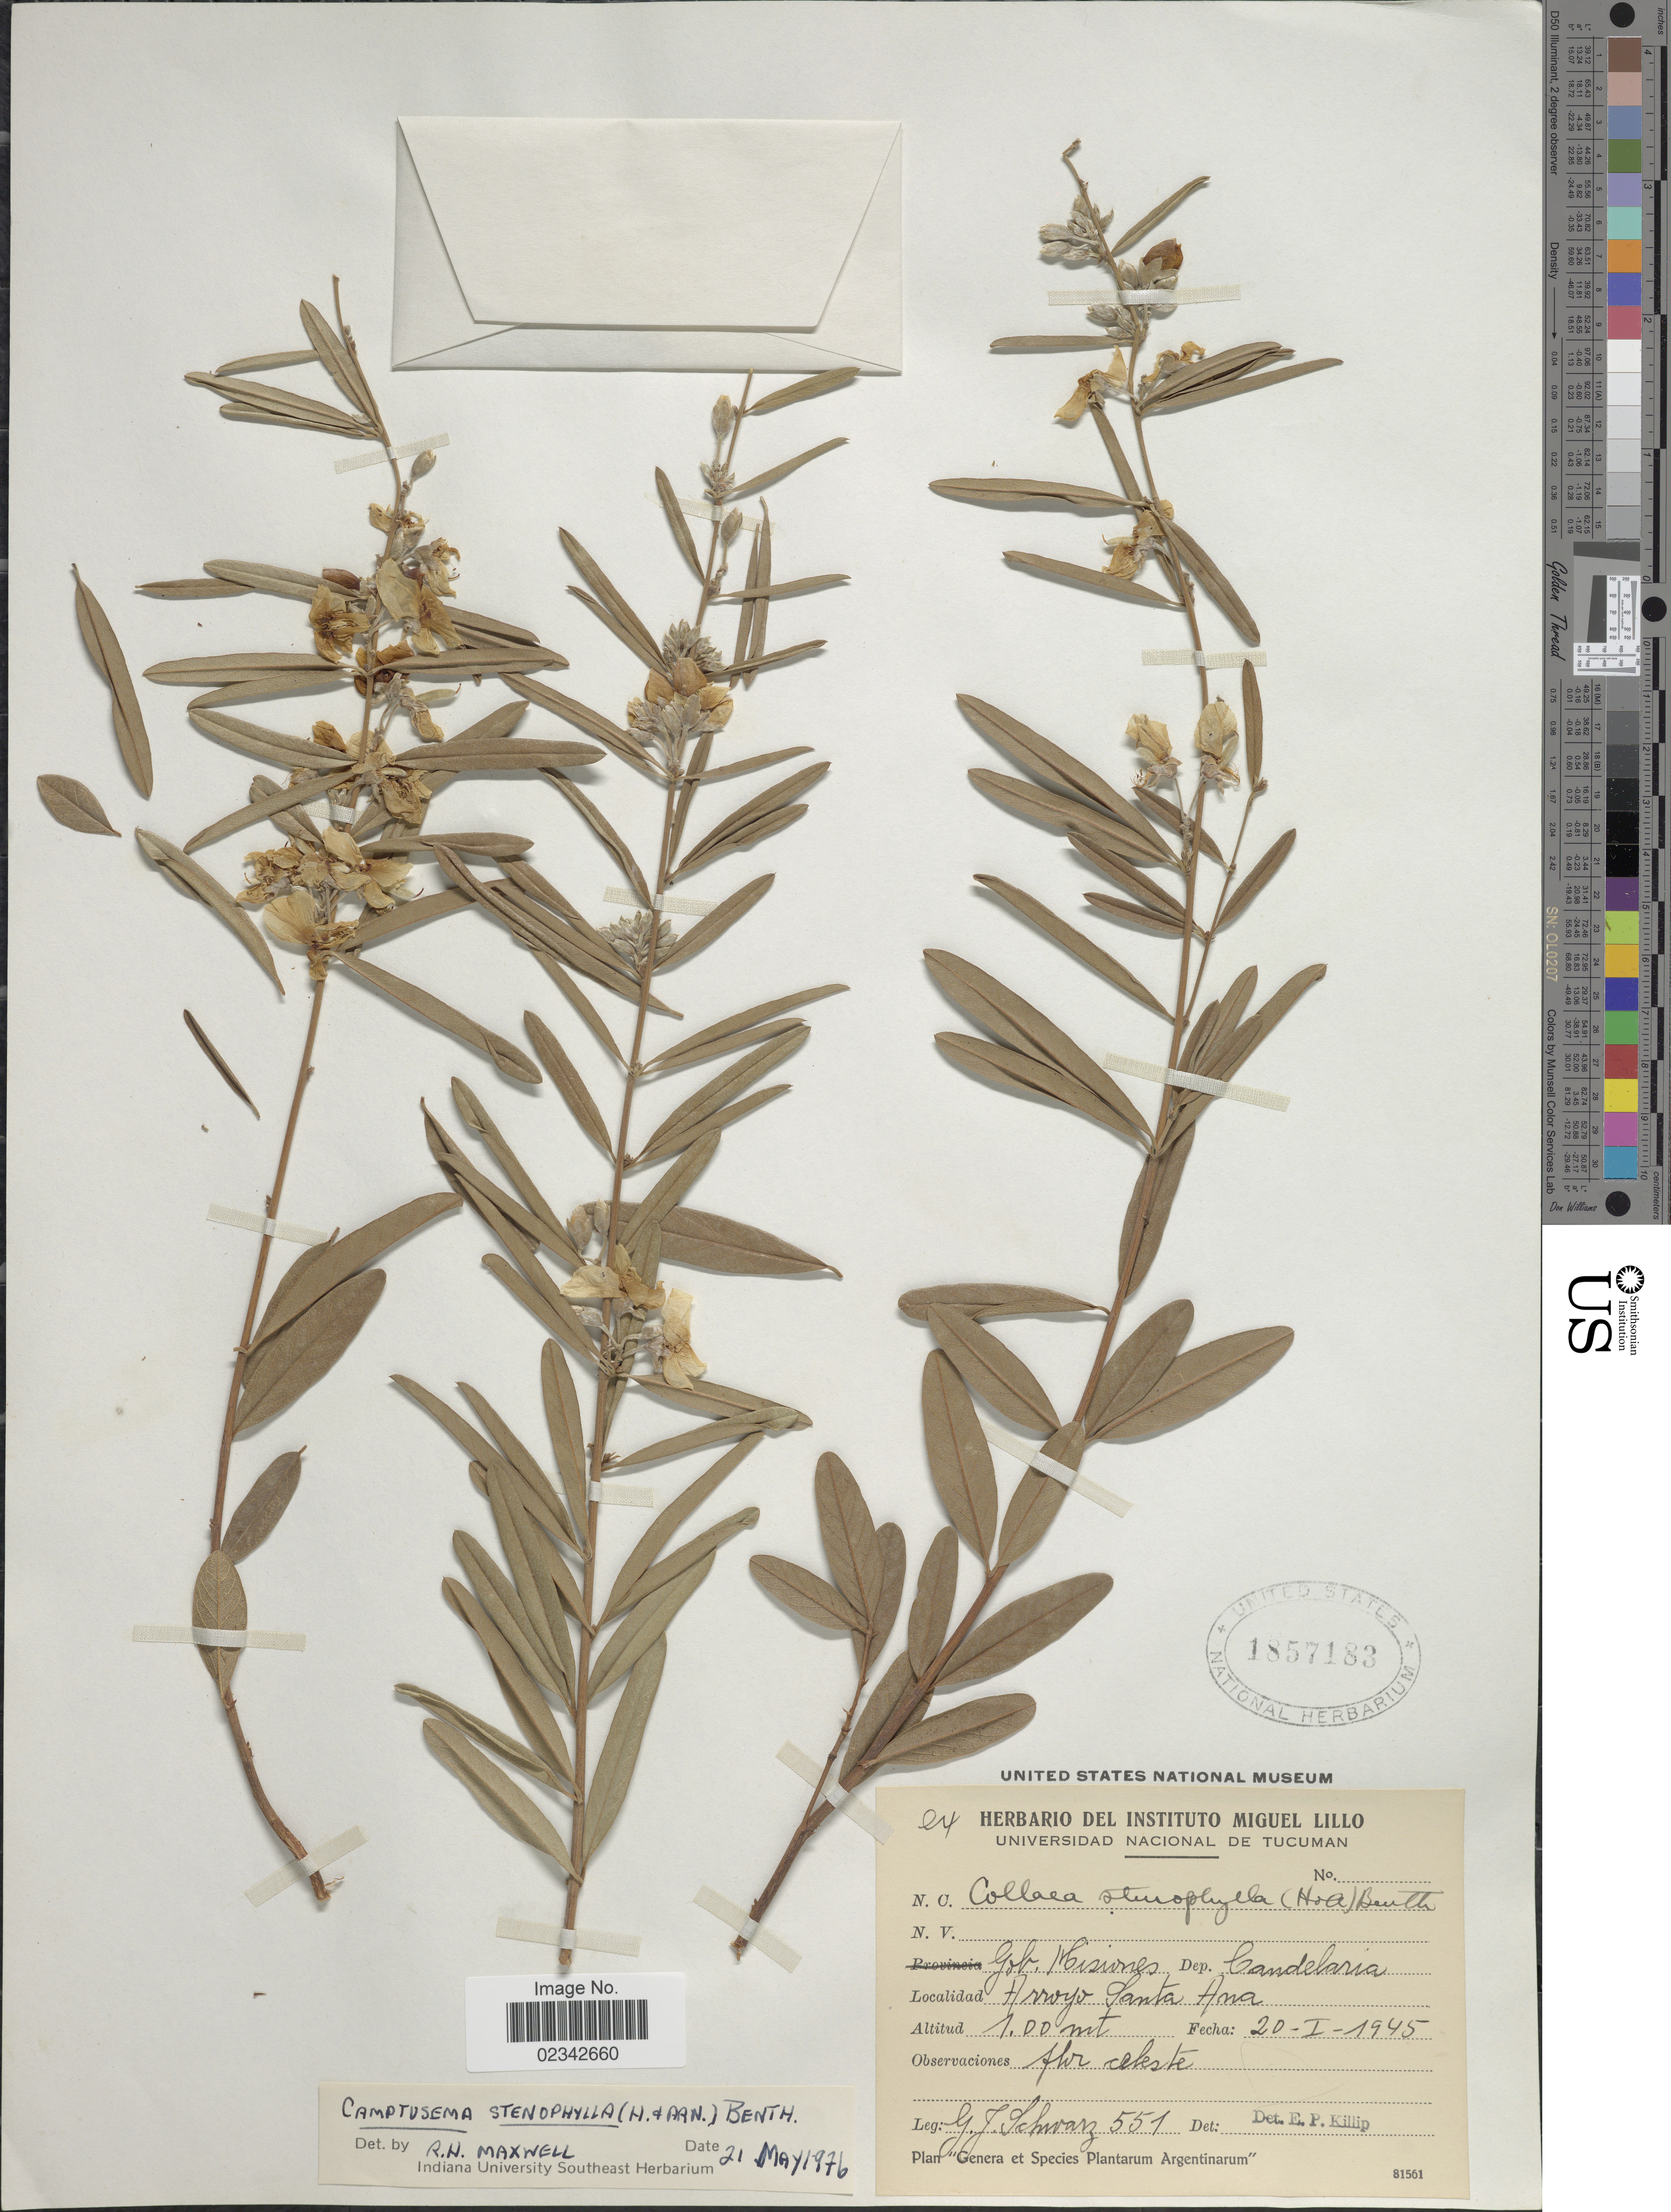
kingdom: Plantae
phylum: Tracheophyta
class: Magnoliopsida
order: Fabales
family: Fabaceae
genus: Collaea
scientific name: Collaea stenophylla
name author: (Hook. & Arn.) Benth.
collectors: G. J. Schwarz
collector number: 551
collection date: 1945-01-20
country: Argentina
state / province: Misiones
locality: Gob. Misiones, Dep. Candelaria, Arroyo Santa Ana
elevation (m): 100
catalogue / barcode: US 1857183